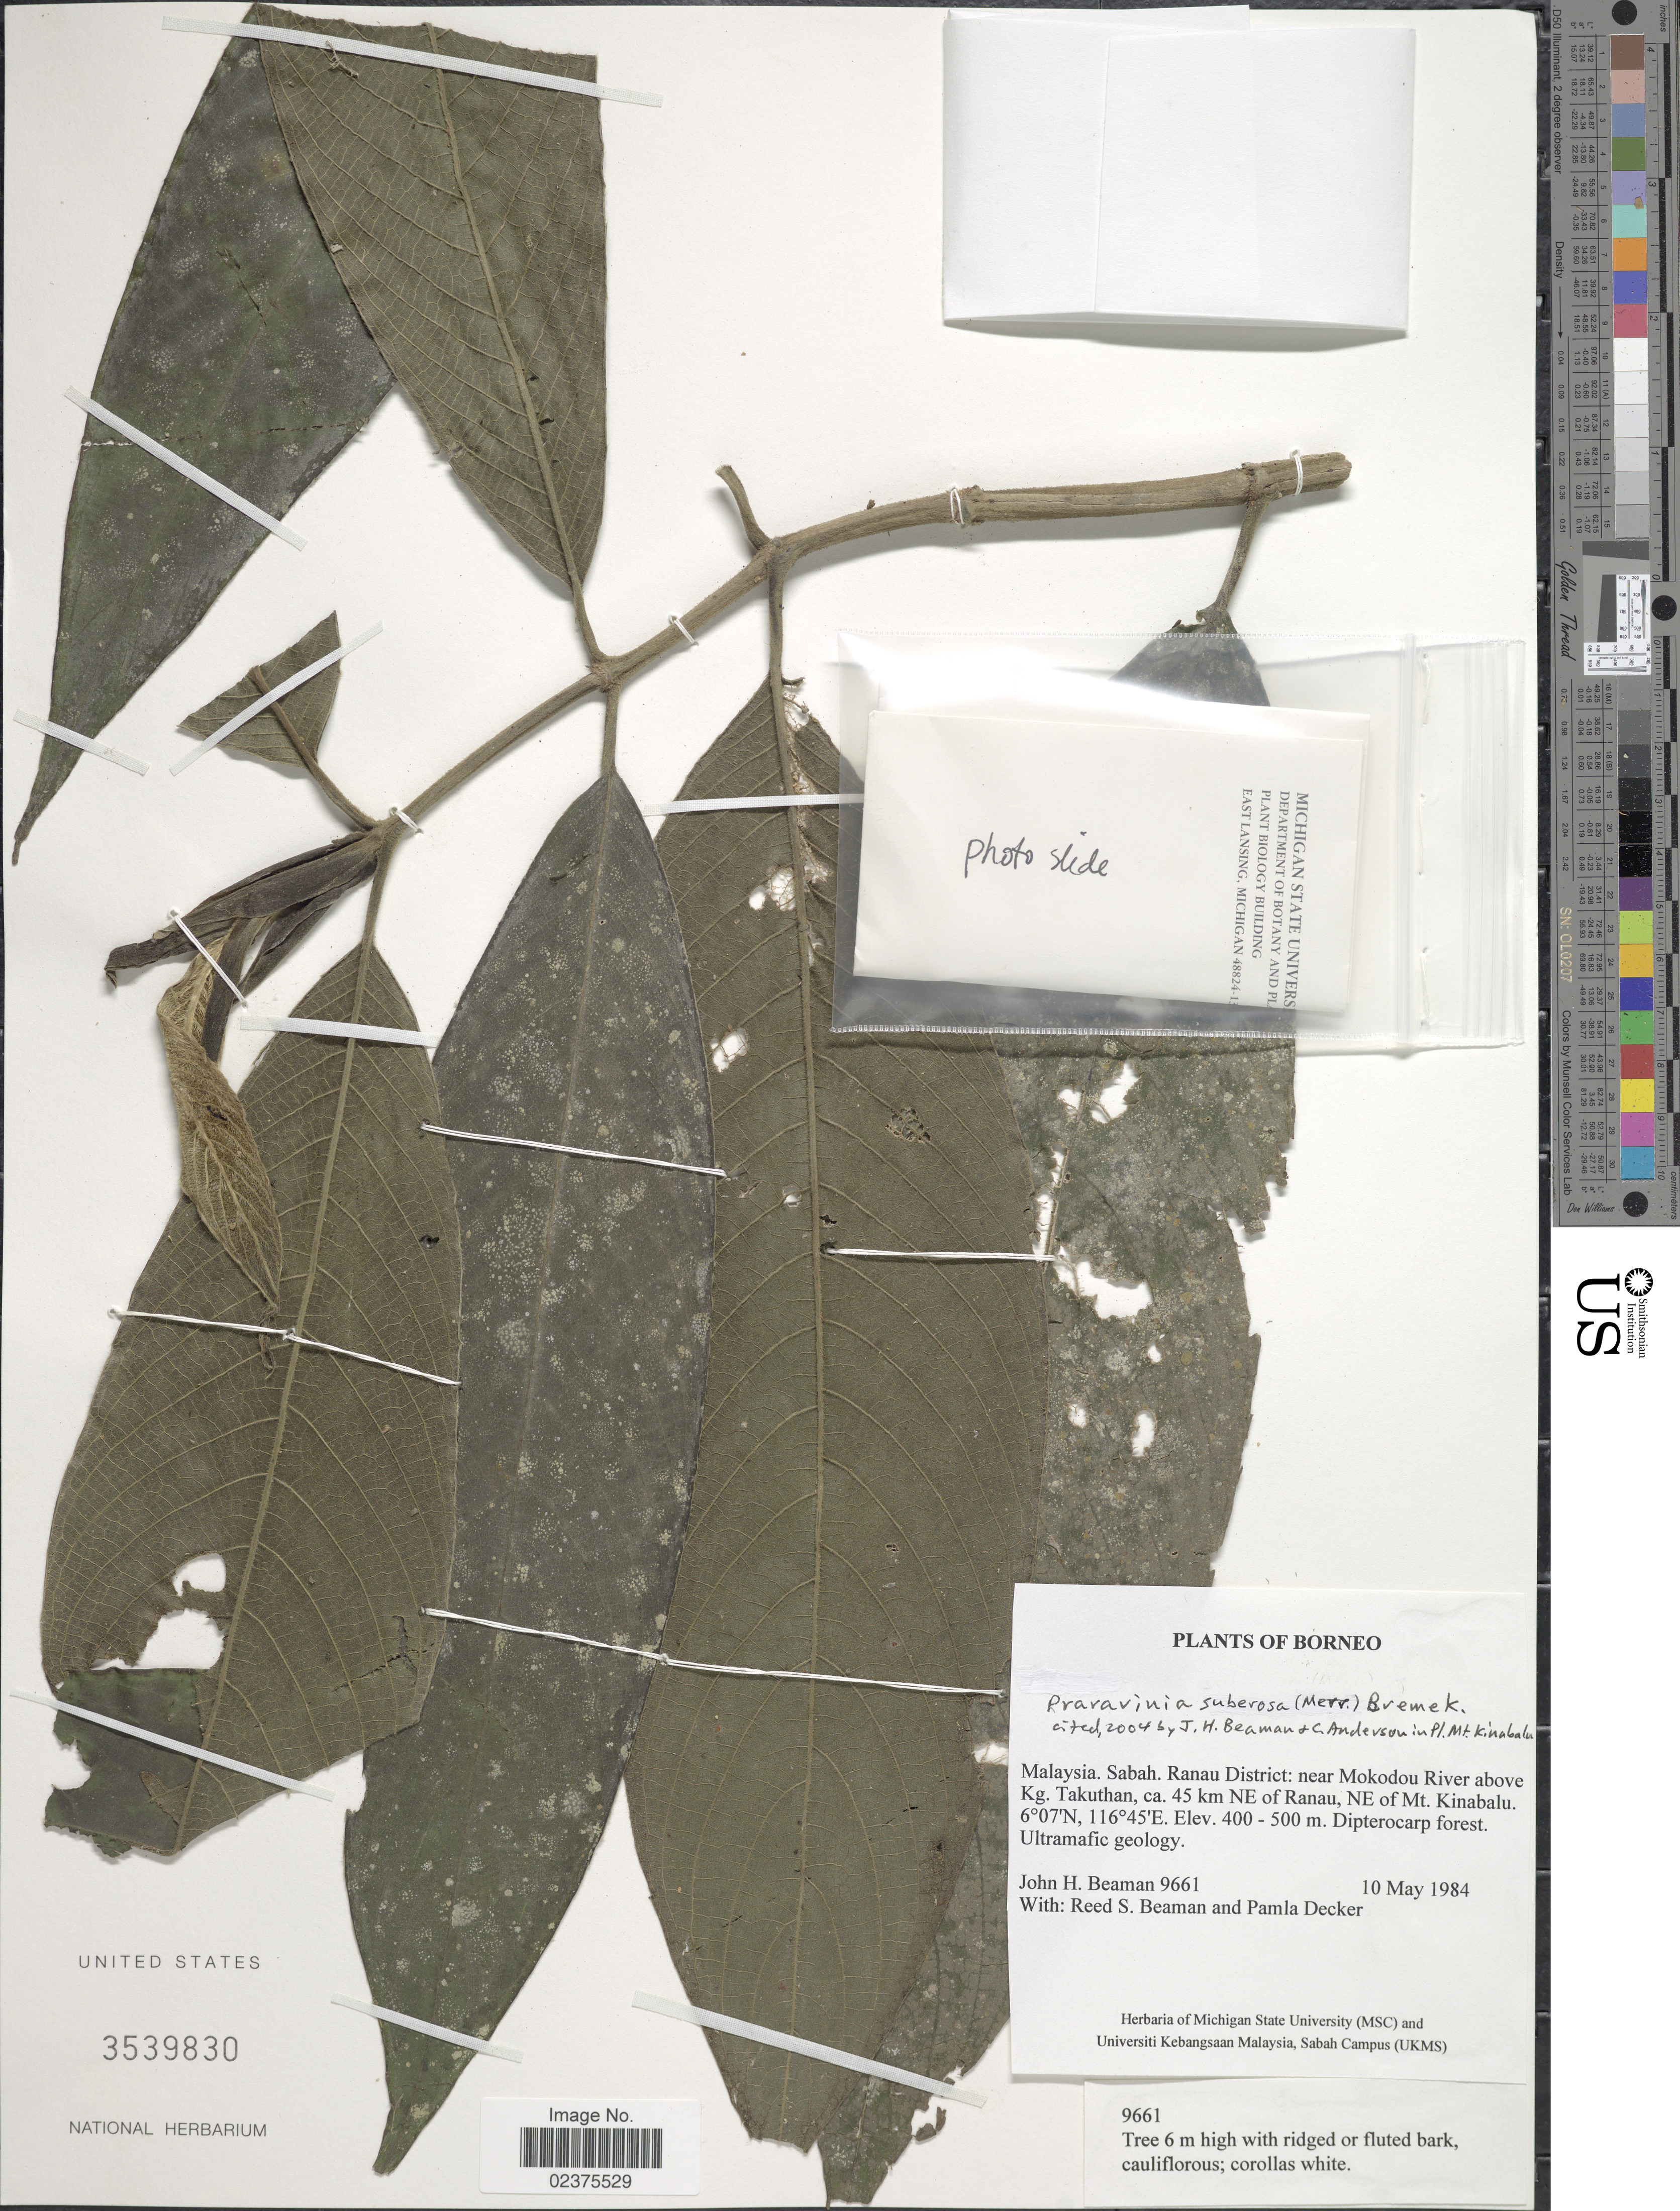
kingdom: Plantae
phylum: Tracheophyta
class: Magnoliopsida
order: Gentianales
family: Rubiaceae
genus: Praravinia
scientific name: Praravinia suberosa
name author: (Merr.) Bremek.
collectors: J. H. Beaman, R. S. Beaman & P. Decker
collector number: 9661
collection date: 1984-05-10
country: Malaysia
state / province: Sabah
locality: Malaysia, Sabah, Ranau District: near Mokodou River above Kg. Takuthan, 45 km NE of Ranau, NE of Mt. Kinabalu, Borneo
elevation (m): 400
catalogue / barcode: US 3539830